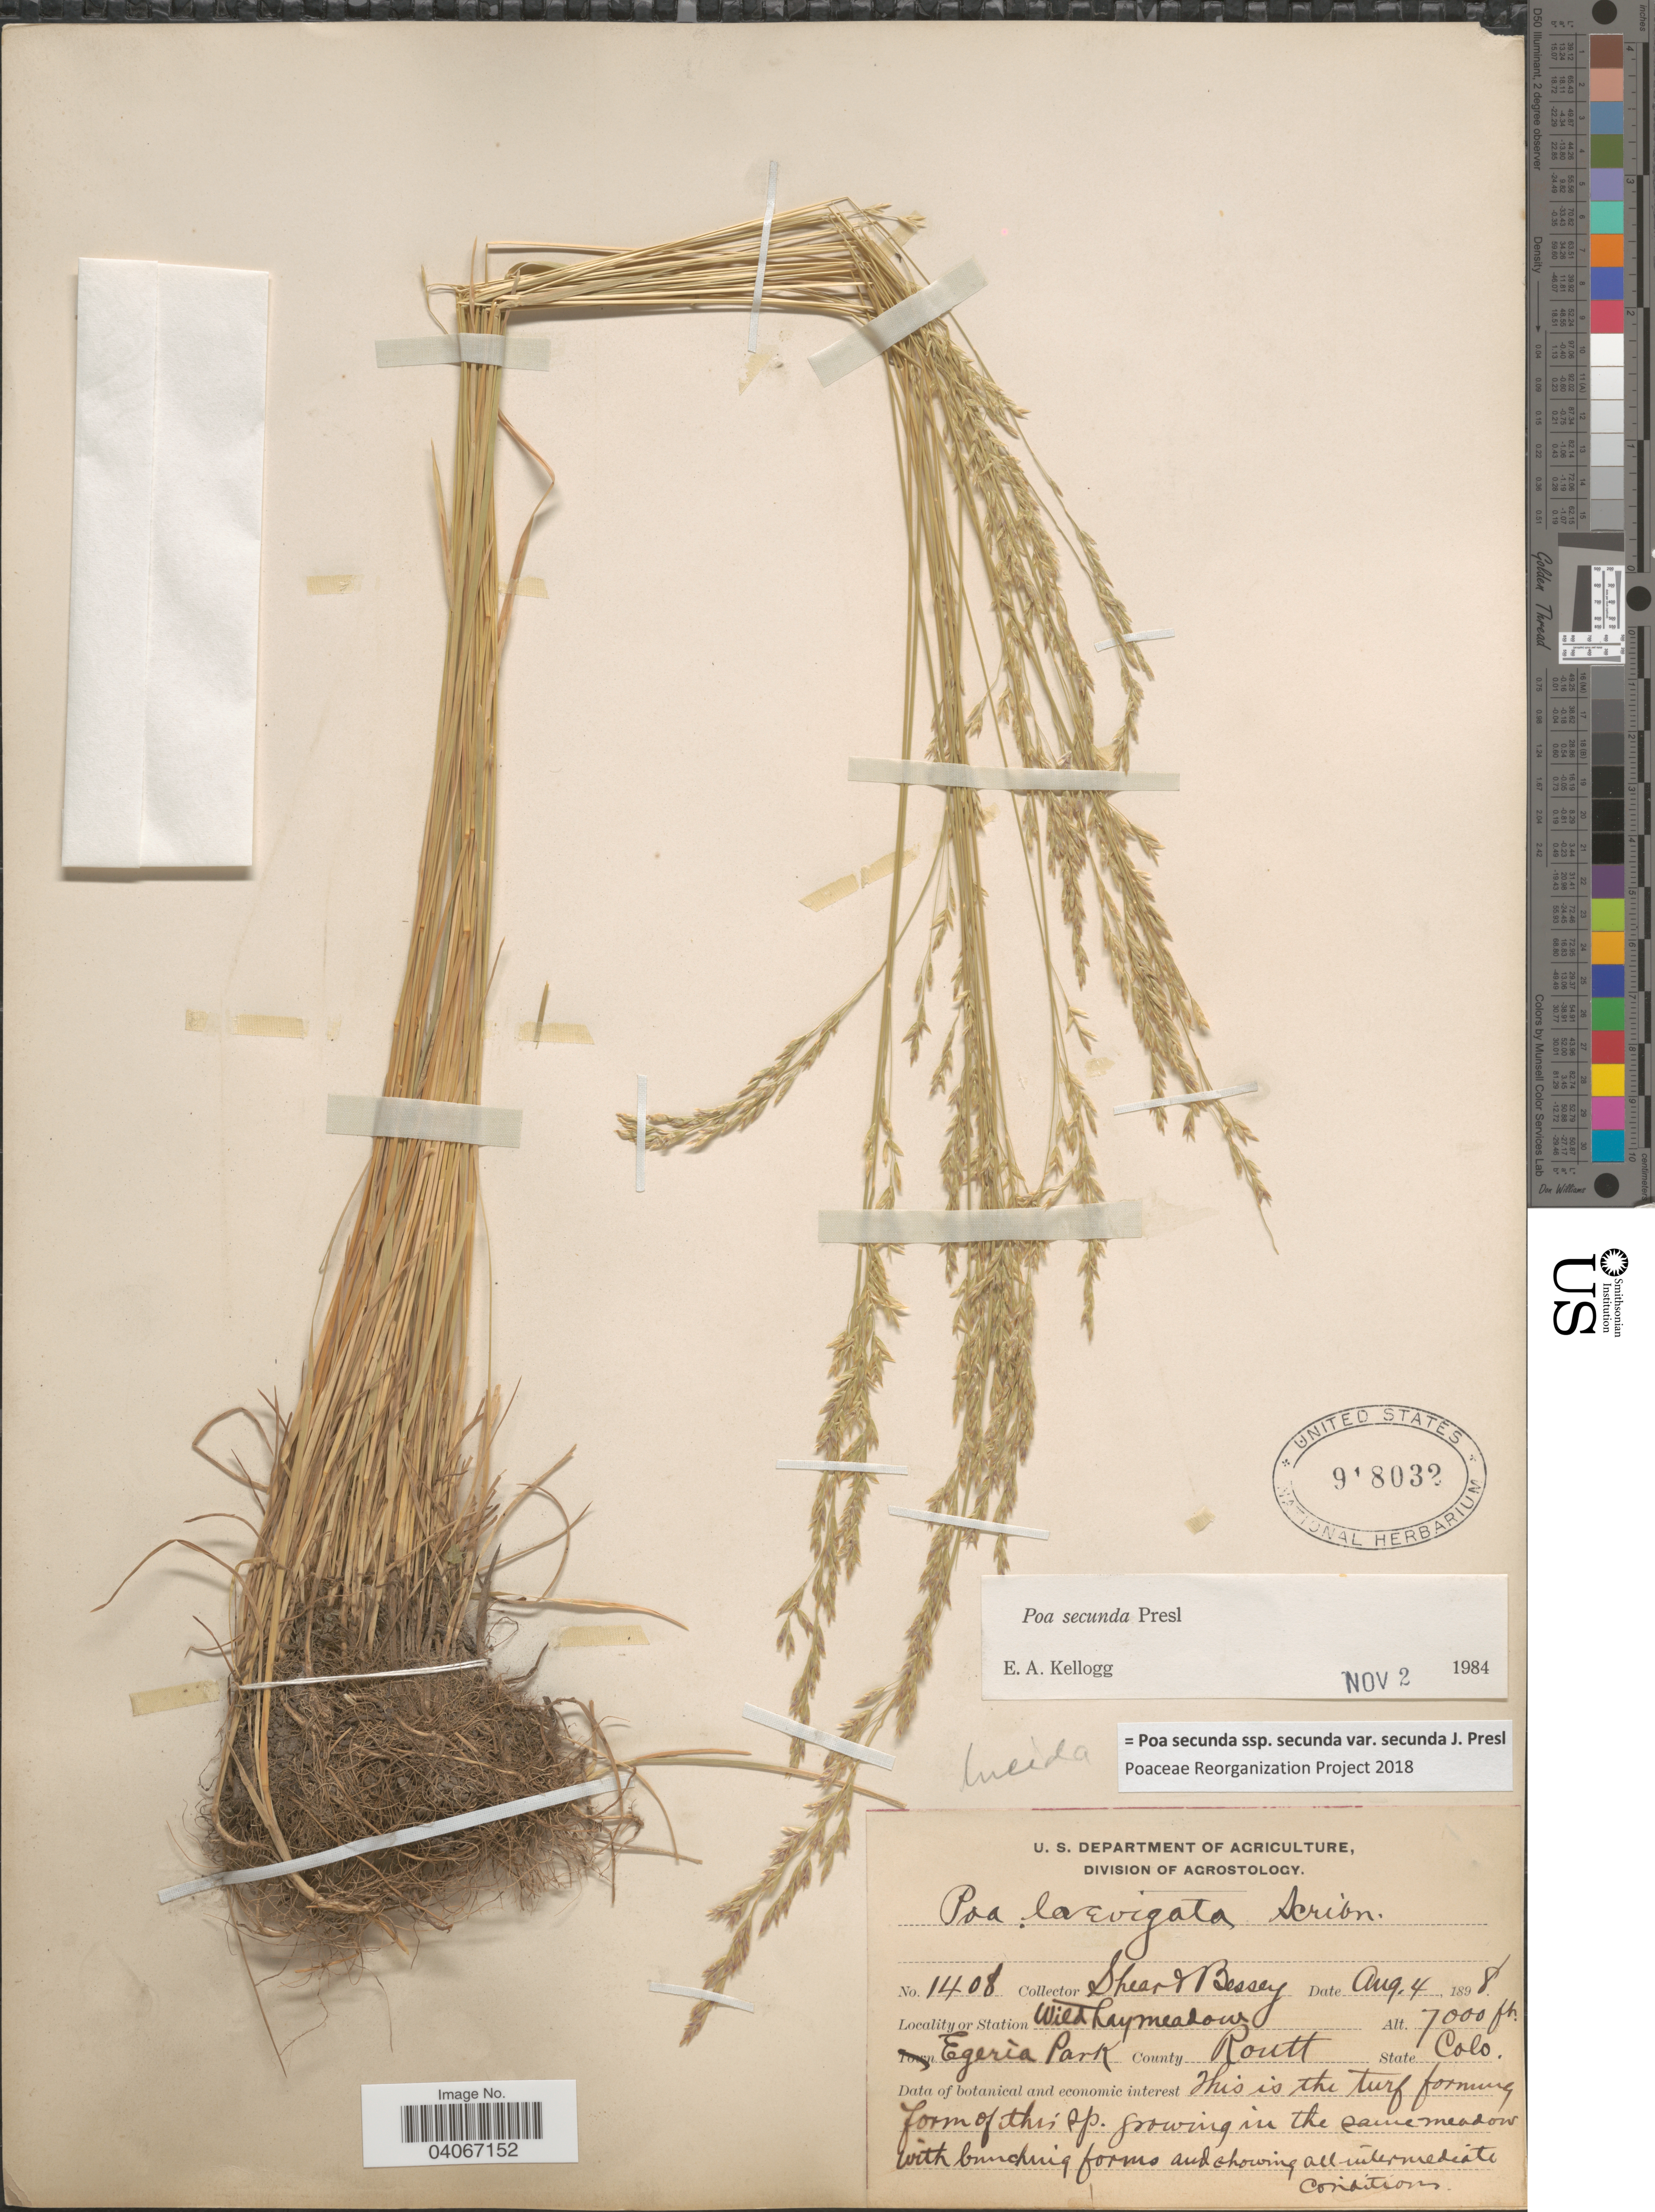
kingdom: Plantae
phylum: Tracheophyta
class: Liliopsida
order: Poales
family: Poaceae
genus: Poa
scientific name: Poa secunda subsp. secunda var. secunda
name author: J. Presl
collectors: -- Shear & -. Bessey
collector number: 1408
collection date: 1898-08-04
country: United States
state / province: Colorado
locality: Wild hay meadow. Egeria Park. County Routt.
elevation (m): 2134